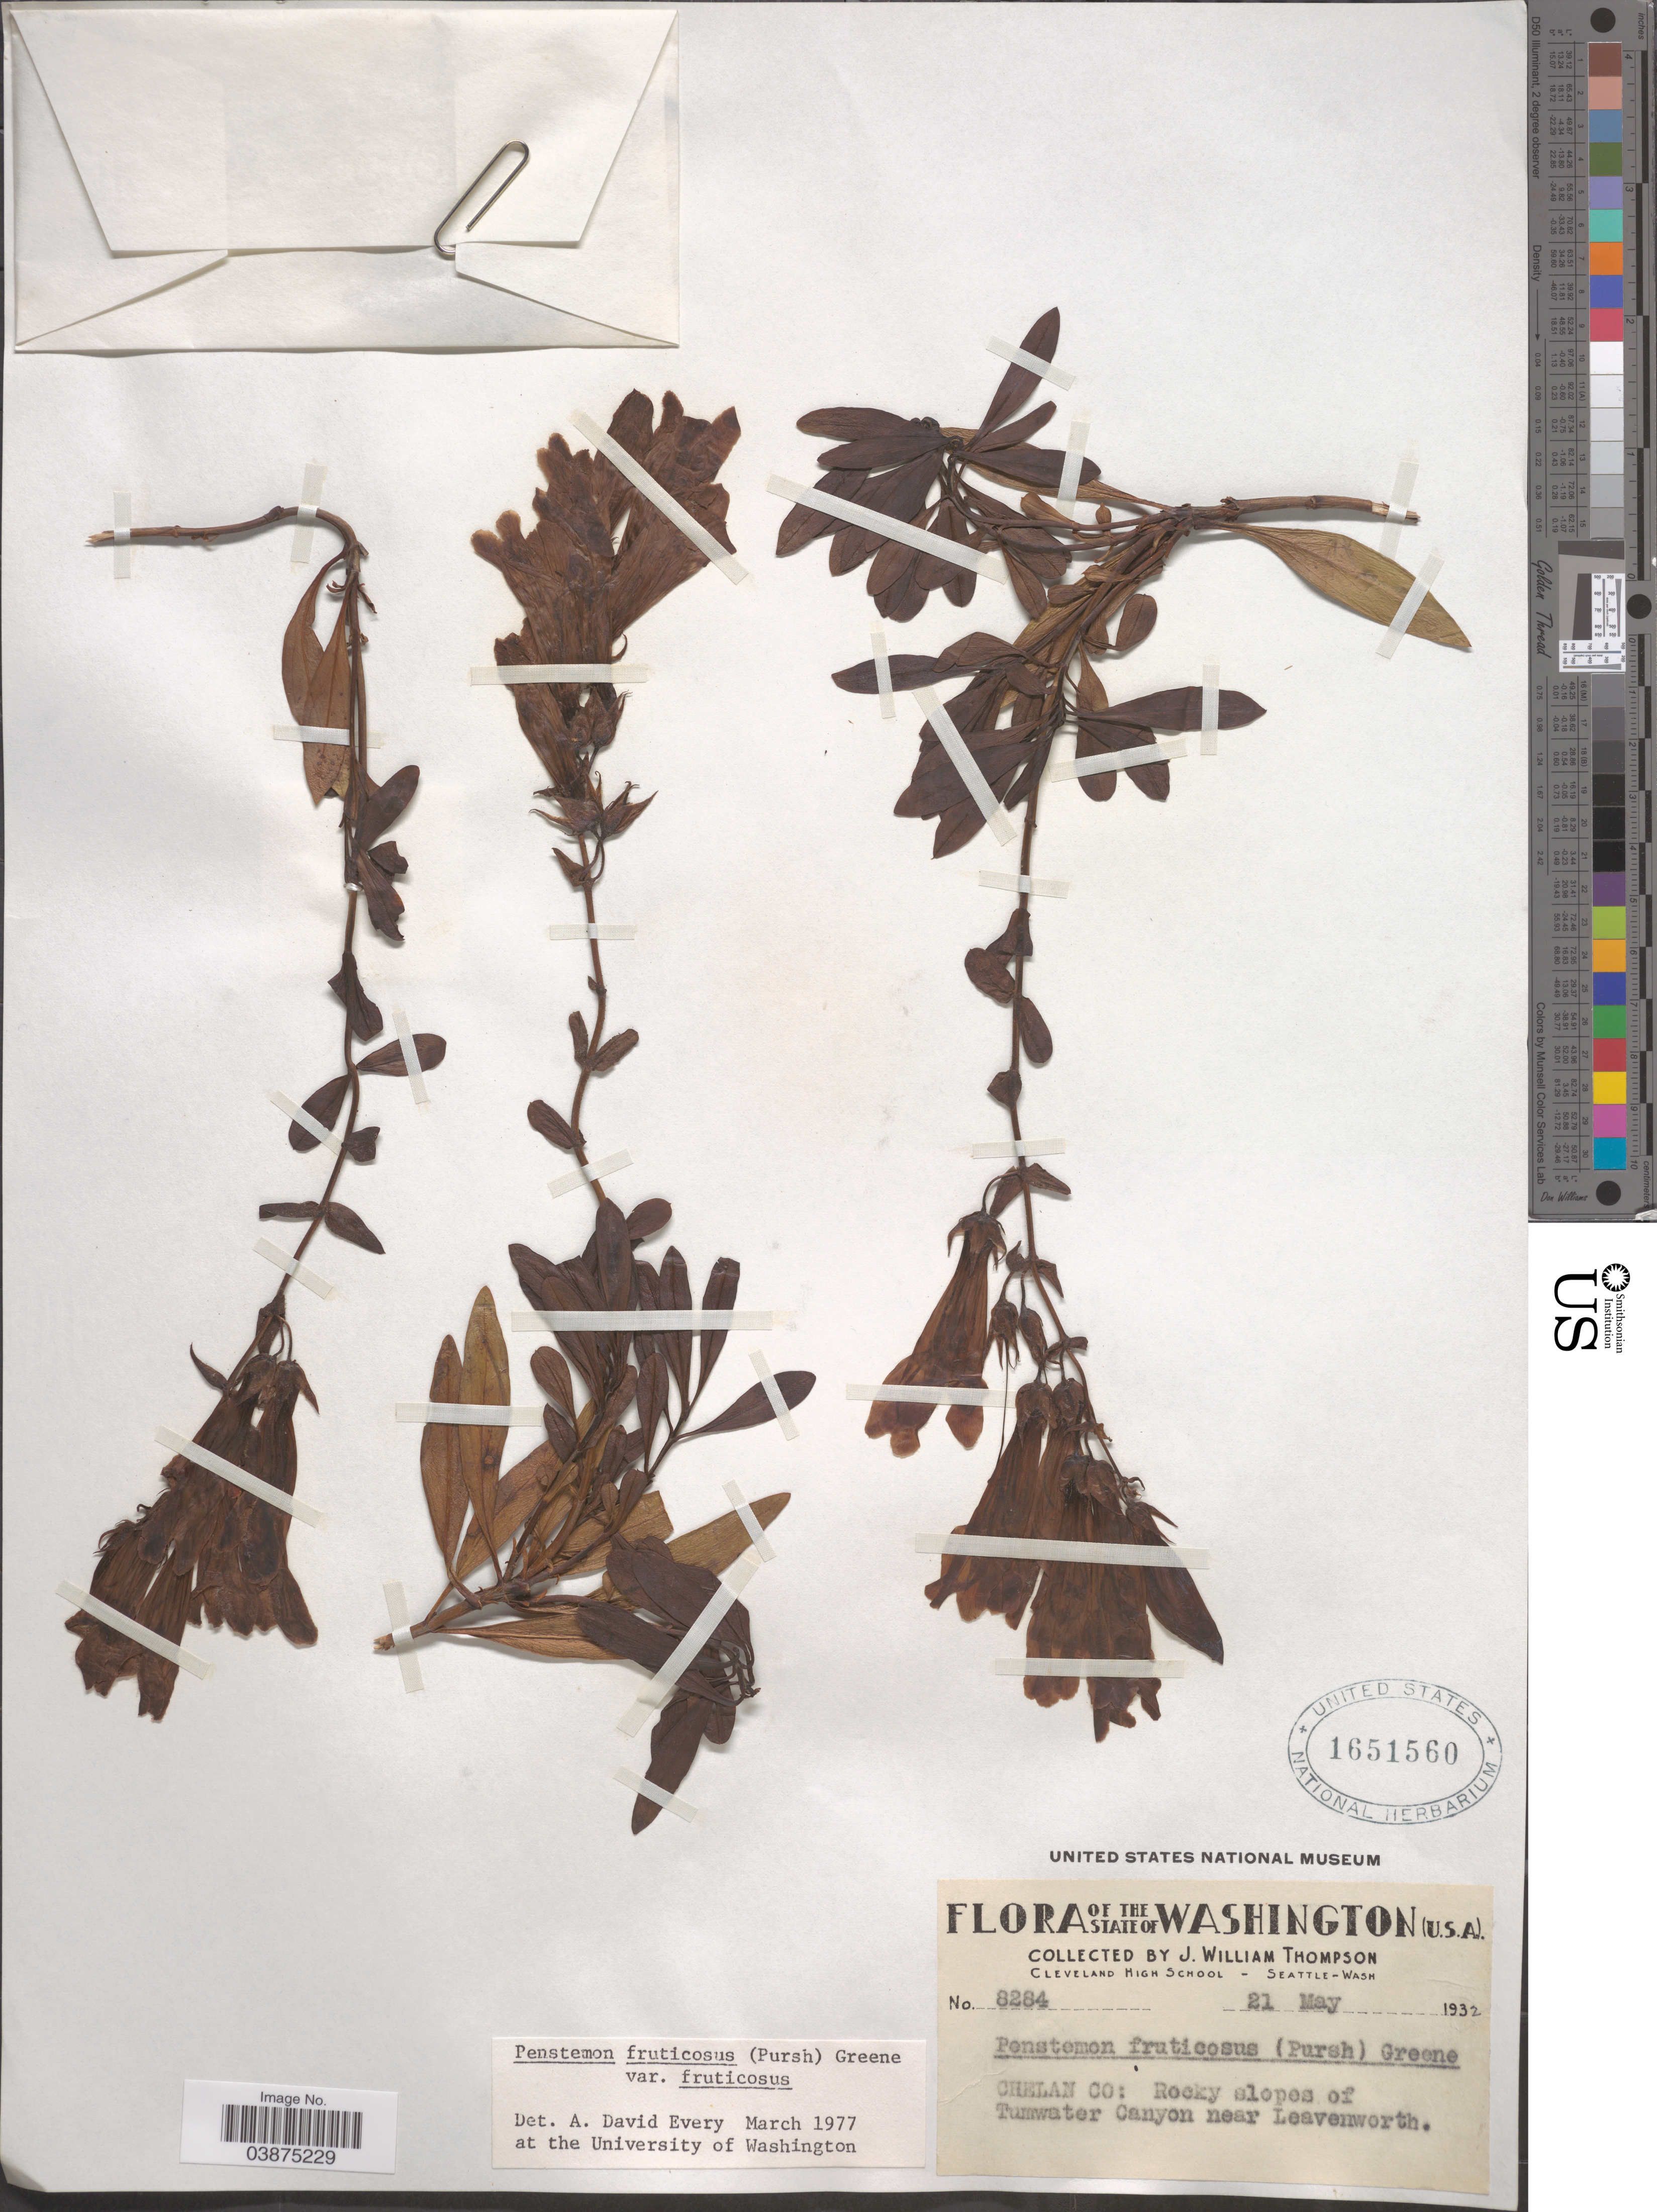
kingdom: Plantae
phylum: Tracheophyta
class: Magnoliopsida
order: Lamiales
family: Plantaginaceae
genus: Penstemon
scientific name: Penstemon fruticosus var. fruticosus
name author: (Pursh) Greene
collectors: J. W. Thompson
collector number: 8284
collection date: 1932-05-21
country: United States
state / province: Washington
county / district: Chelan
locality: Chelan Co: Rocky slopes of Tumwater Canyon near Leavenworth.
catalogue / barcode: US 1651560